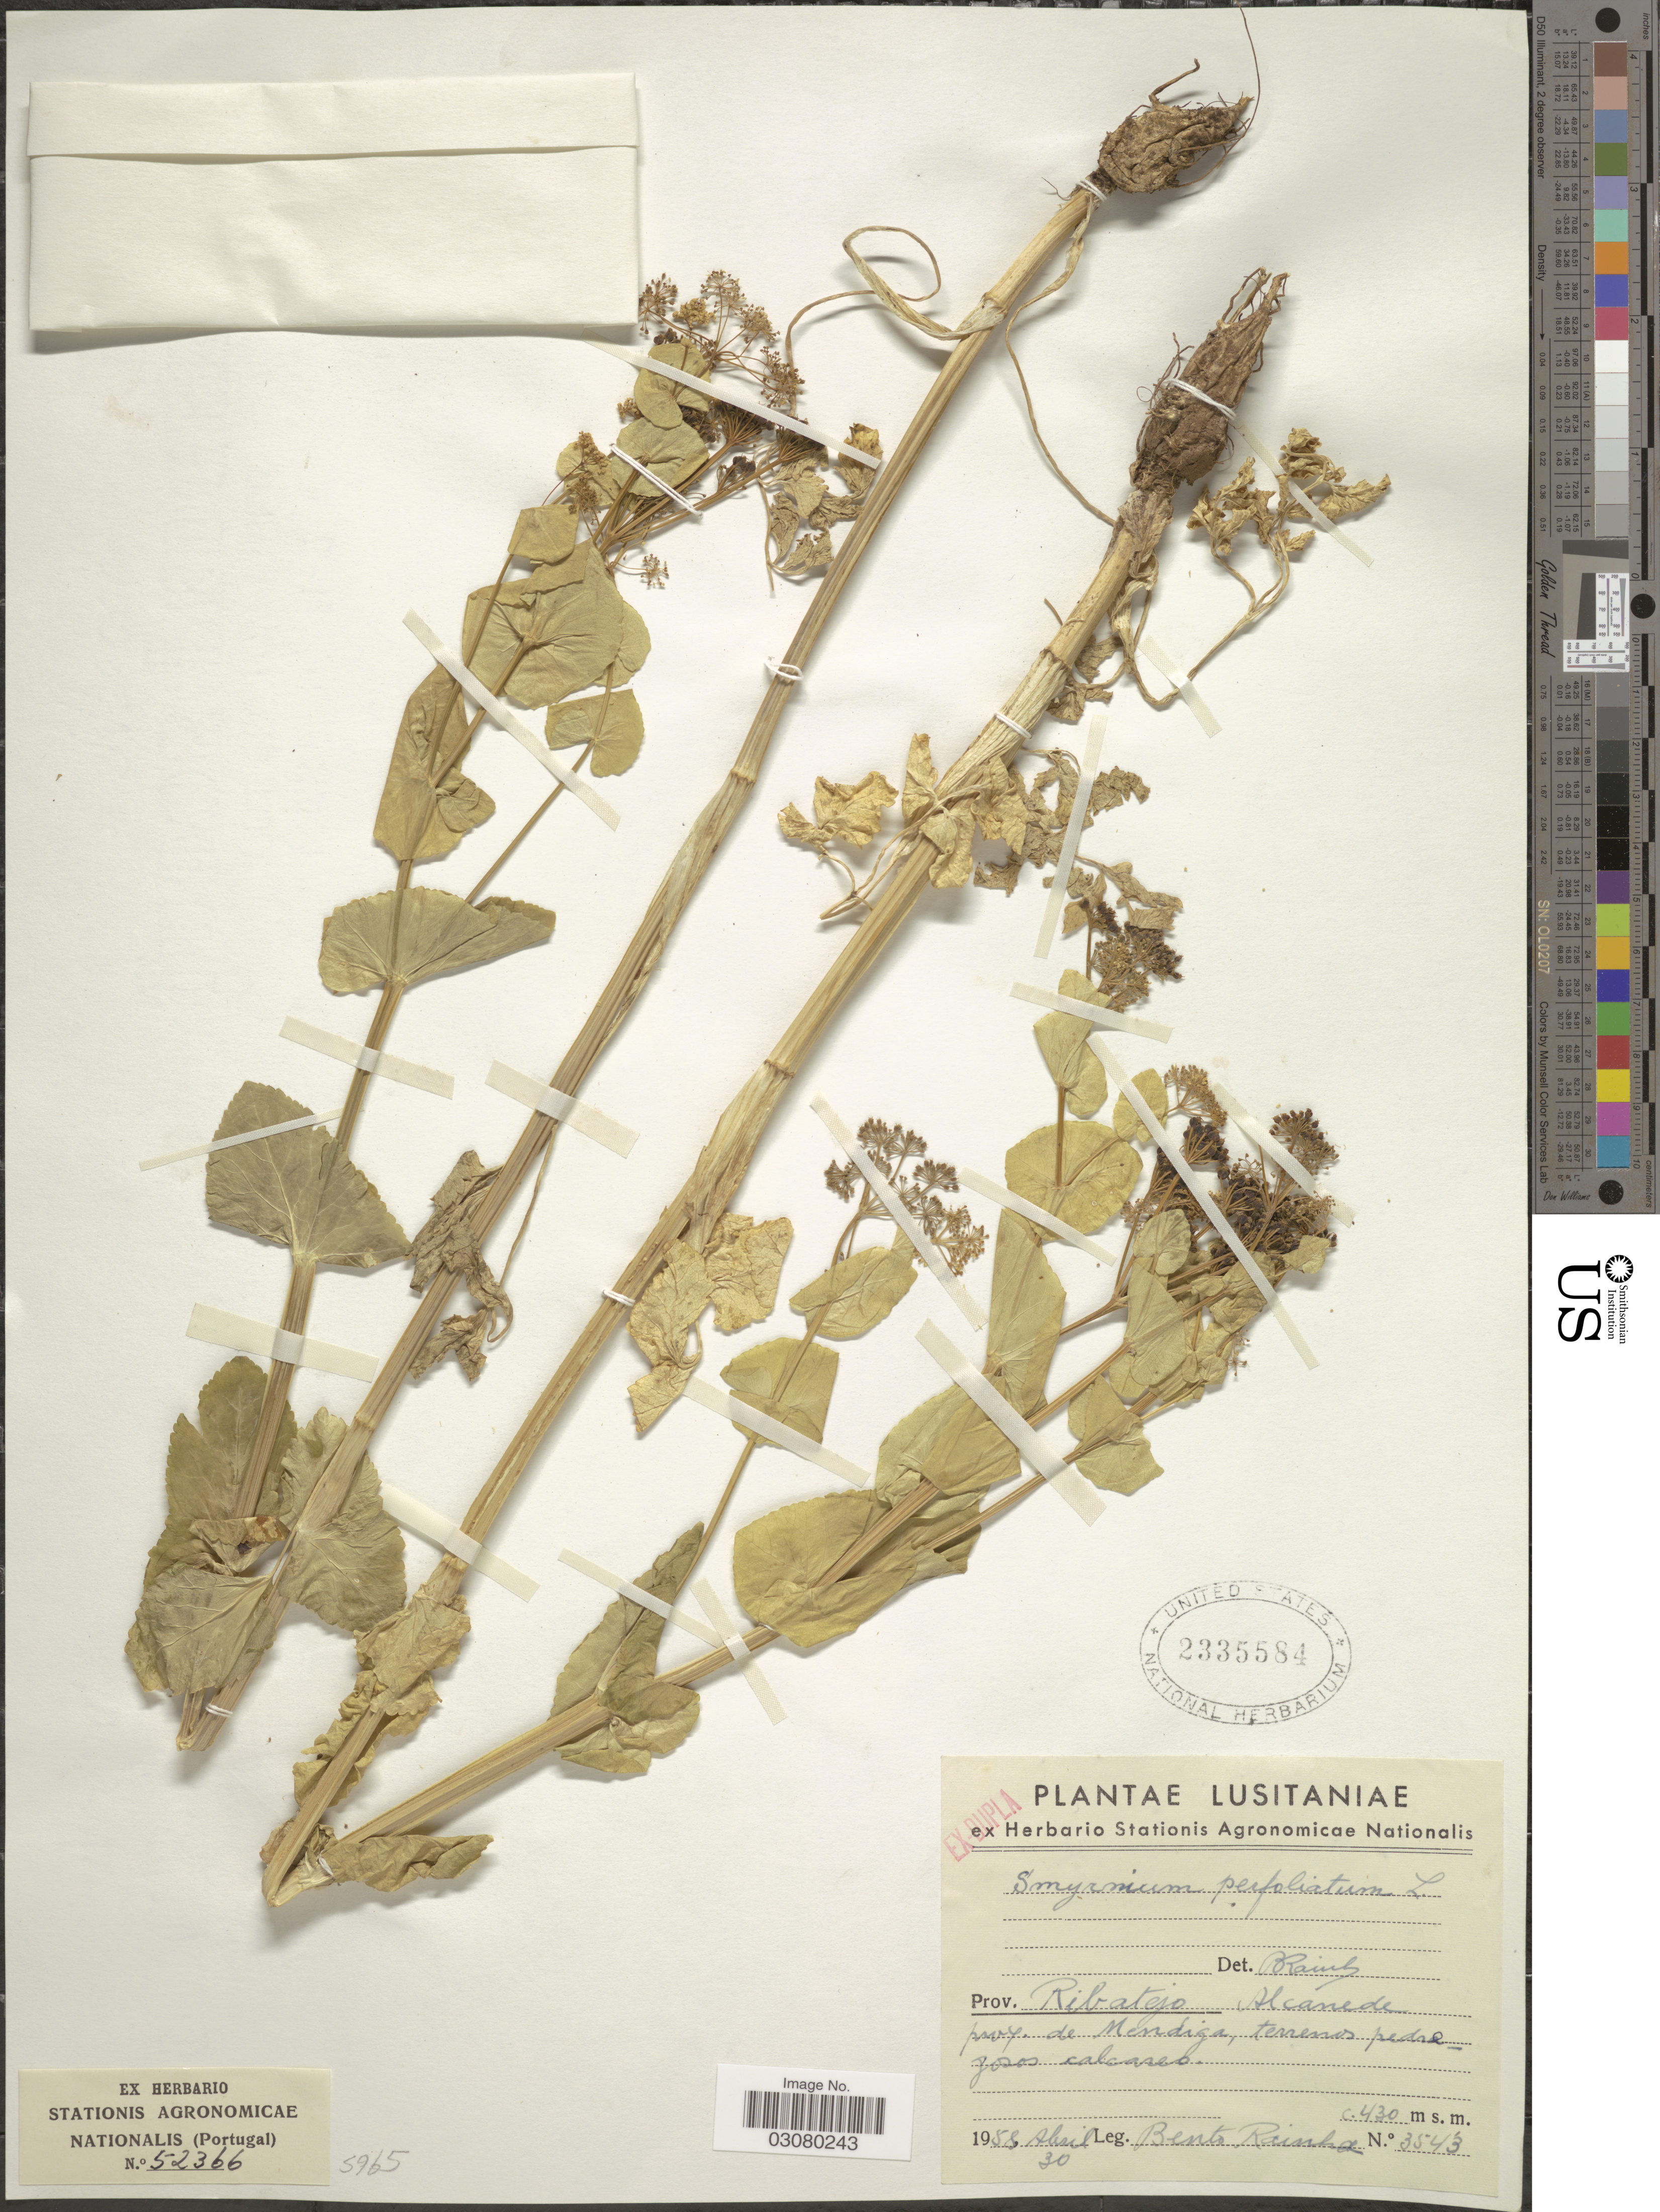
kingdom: Plantae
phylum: Tracheophyta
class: Magnoliopsida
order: Apiales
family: Apiaceae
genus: Smyrnium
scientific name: Smyrnium perfoliatum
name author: L.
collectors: B. Rainha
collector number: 3543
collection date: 1958-04-30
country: Portugal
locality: Lusitaniae. Prov. Ribatejo. Alcanede. Prov. de Mendiza. [interpreted]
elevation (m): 430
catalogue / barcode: US 2335584